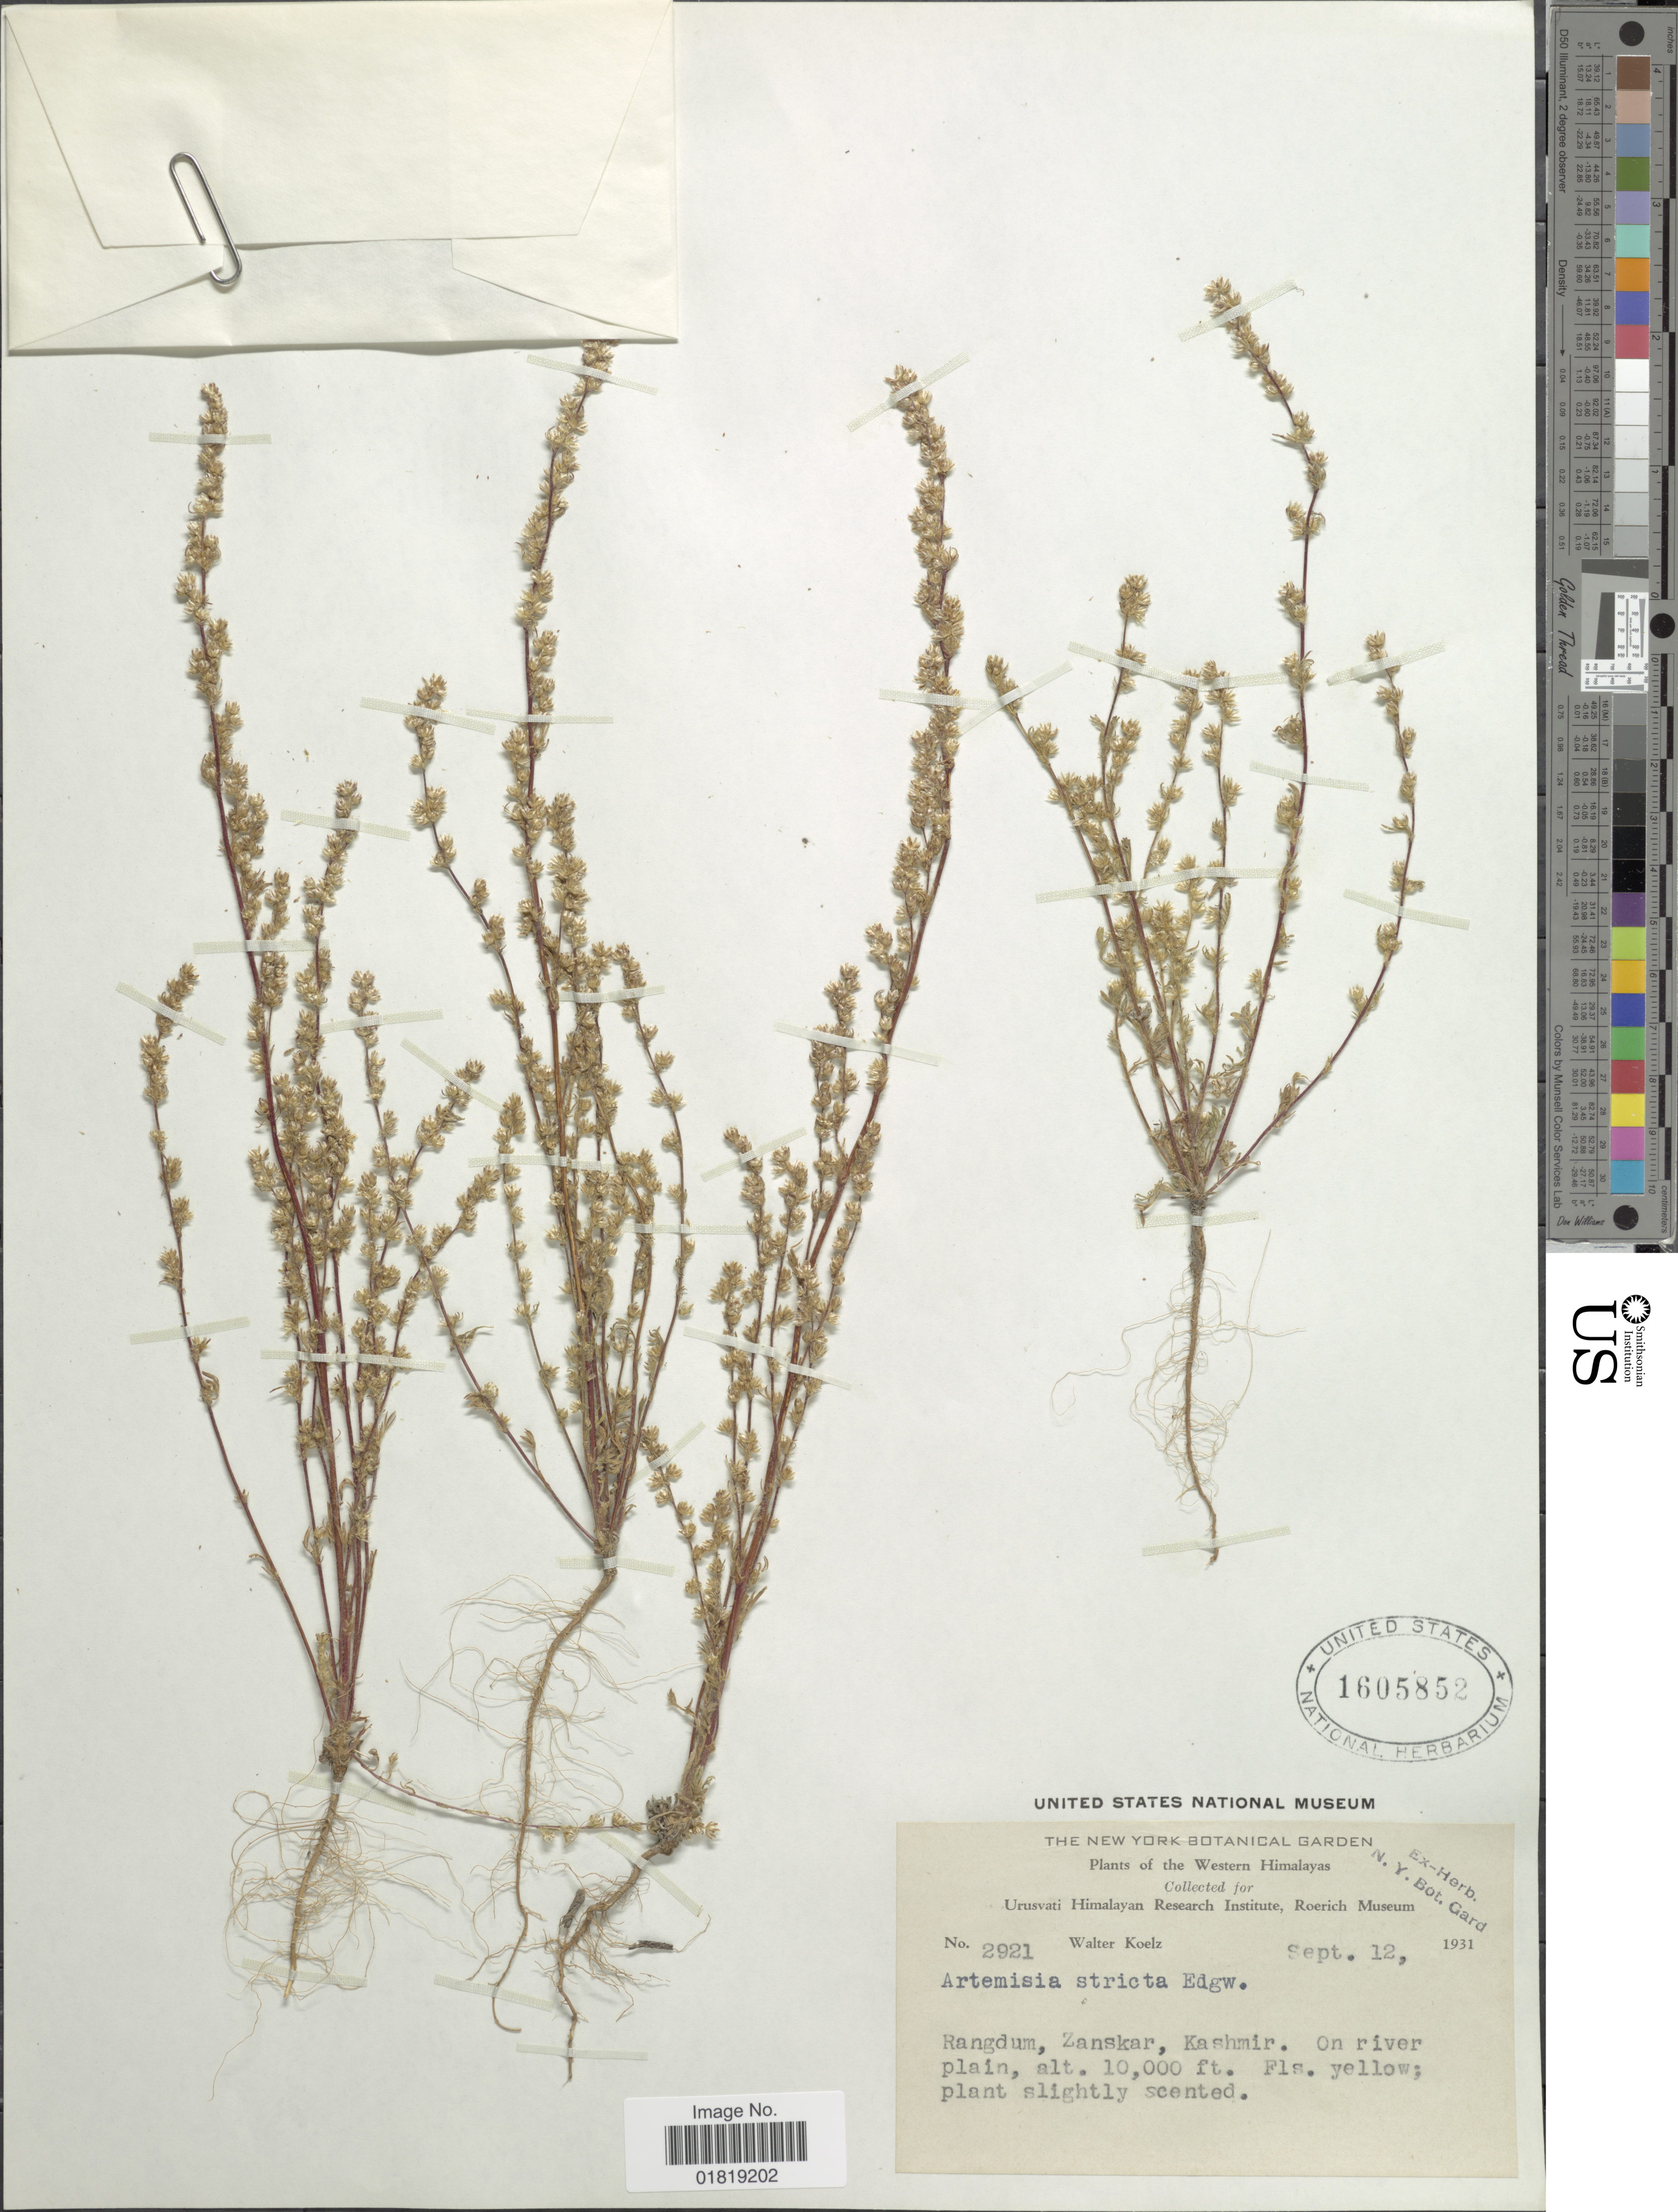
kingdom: Plantae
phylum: Tracheophyta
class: Magnoliopsida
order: Asterales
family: Asteraceae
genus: Artemisia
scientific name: Artemisia stricta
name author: Edgew.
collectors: W. N. Koelz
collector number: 2921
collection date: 1931-09-12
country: India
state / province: Jammu and Kashmir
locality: Western Himalayas, Rangdum, Zanskar, Kashmir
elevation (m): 3048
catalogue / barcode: US 1605852